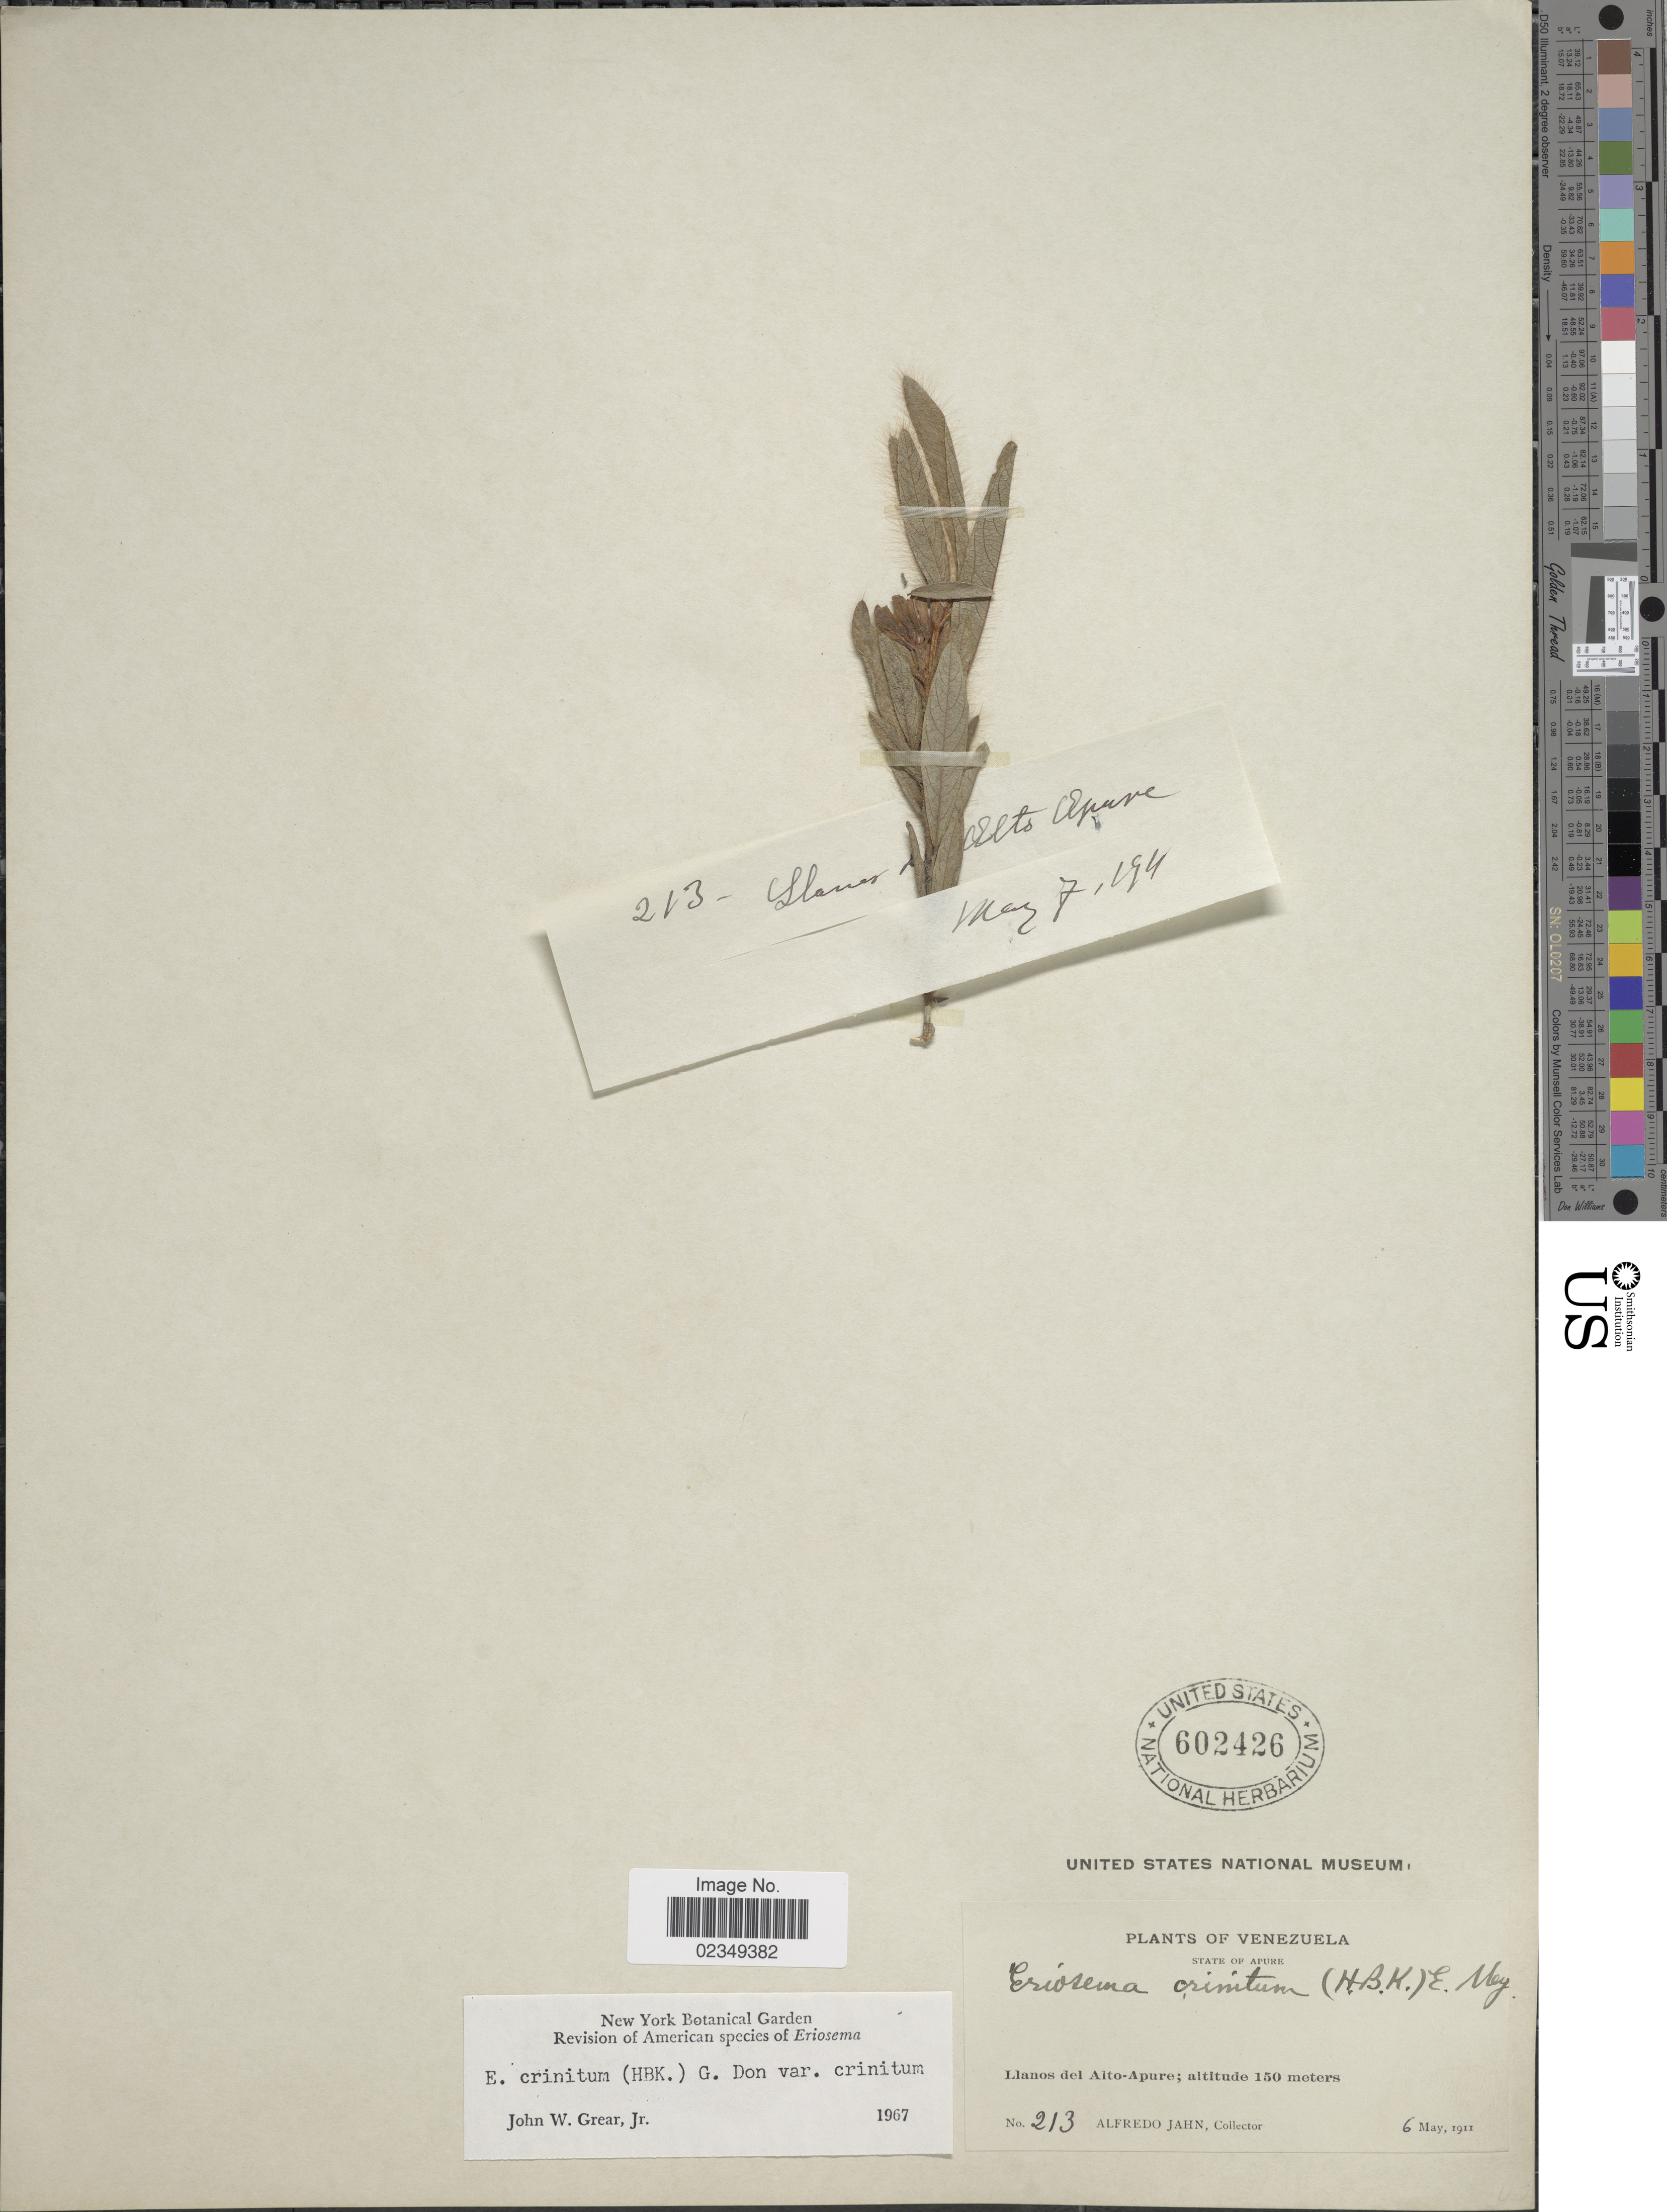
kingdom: Plantae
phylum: Tracheophyta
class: Magnoliopsida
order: Fabales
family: Fabaceae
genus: Eriosema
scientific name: Eriosema crinitum var. crinitum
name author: (Kunth) G. Don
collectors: A. Jahn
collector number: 213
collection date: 1911-05-06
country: Venezuela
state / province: Apure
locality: Llanos del Alto-Apure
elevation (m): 150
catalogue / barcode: US 602426